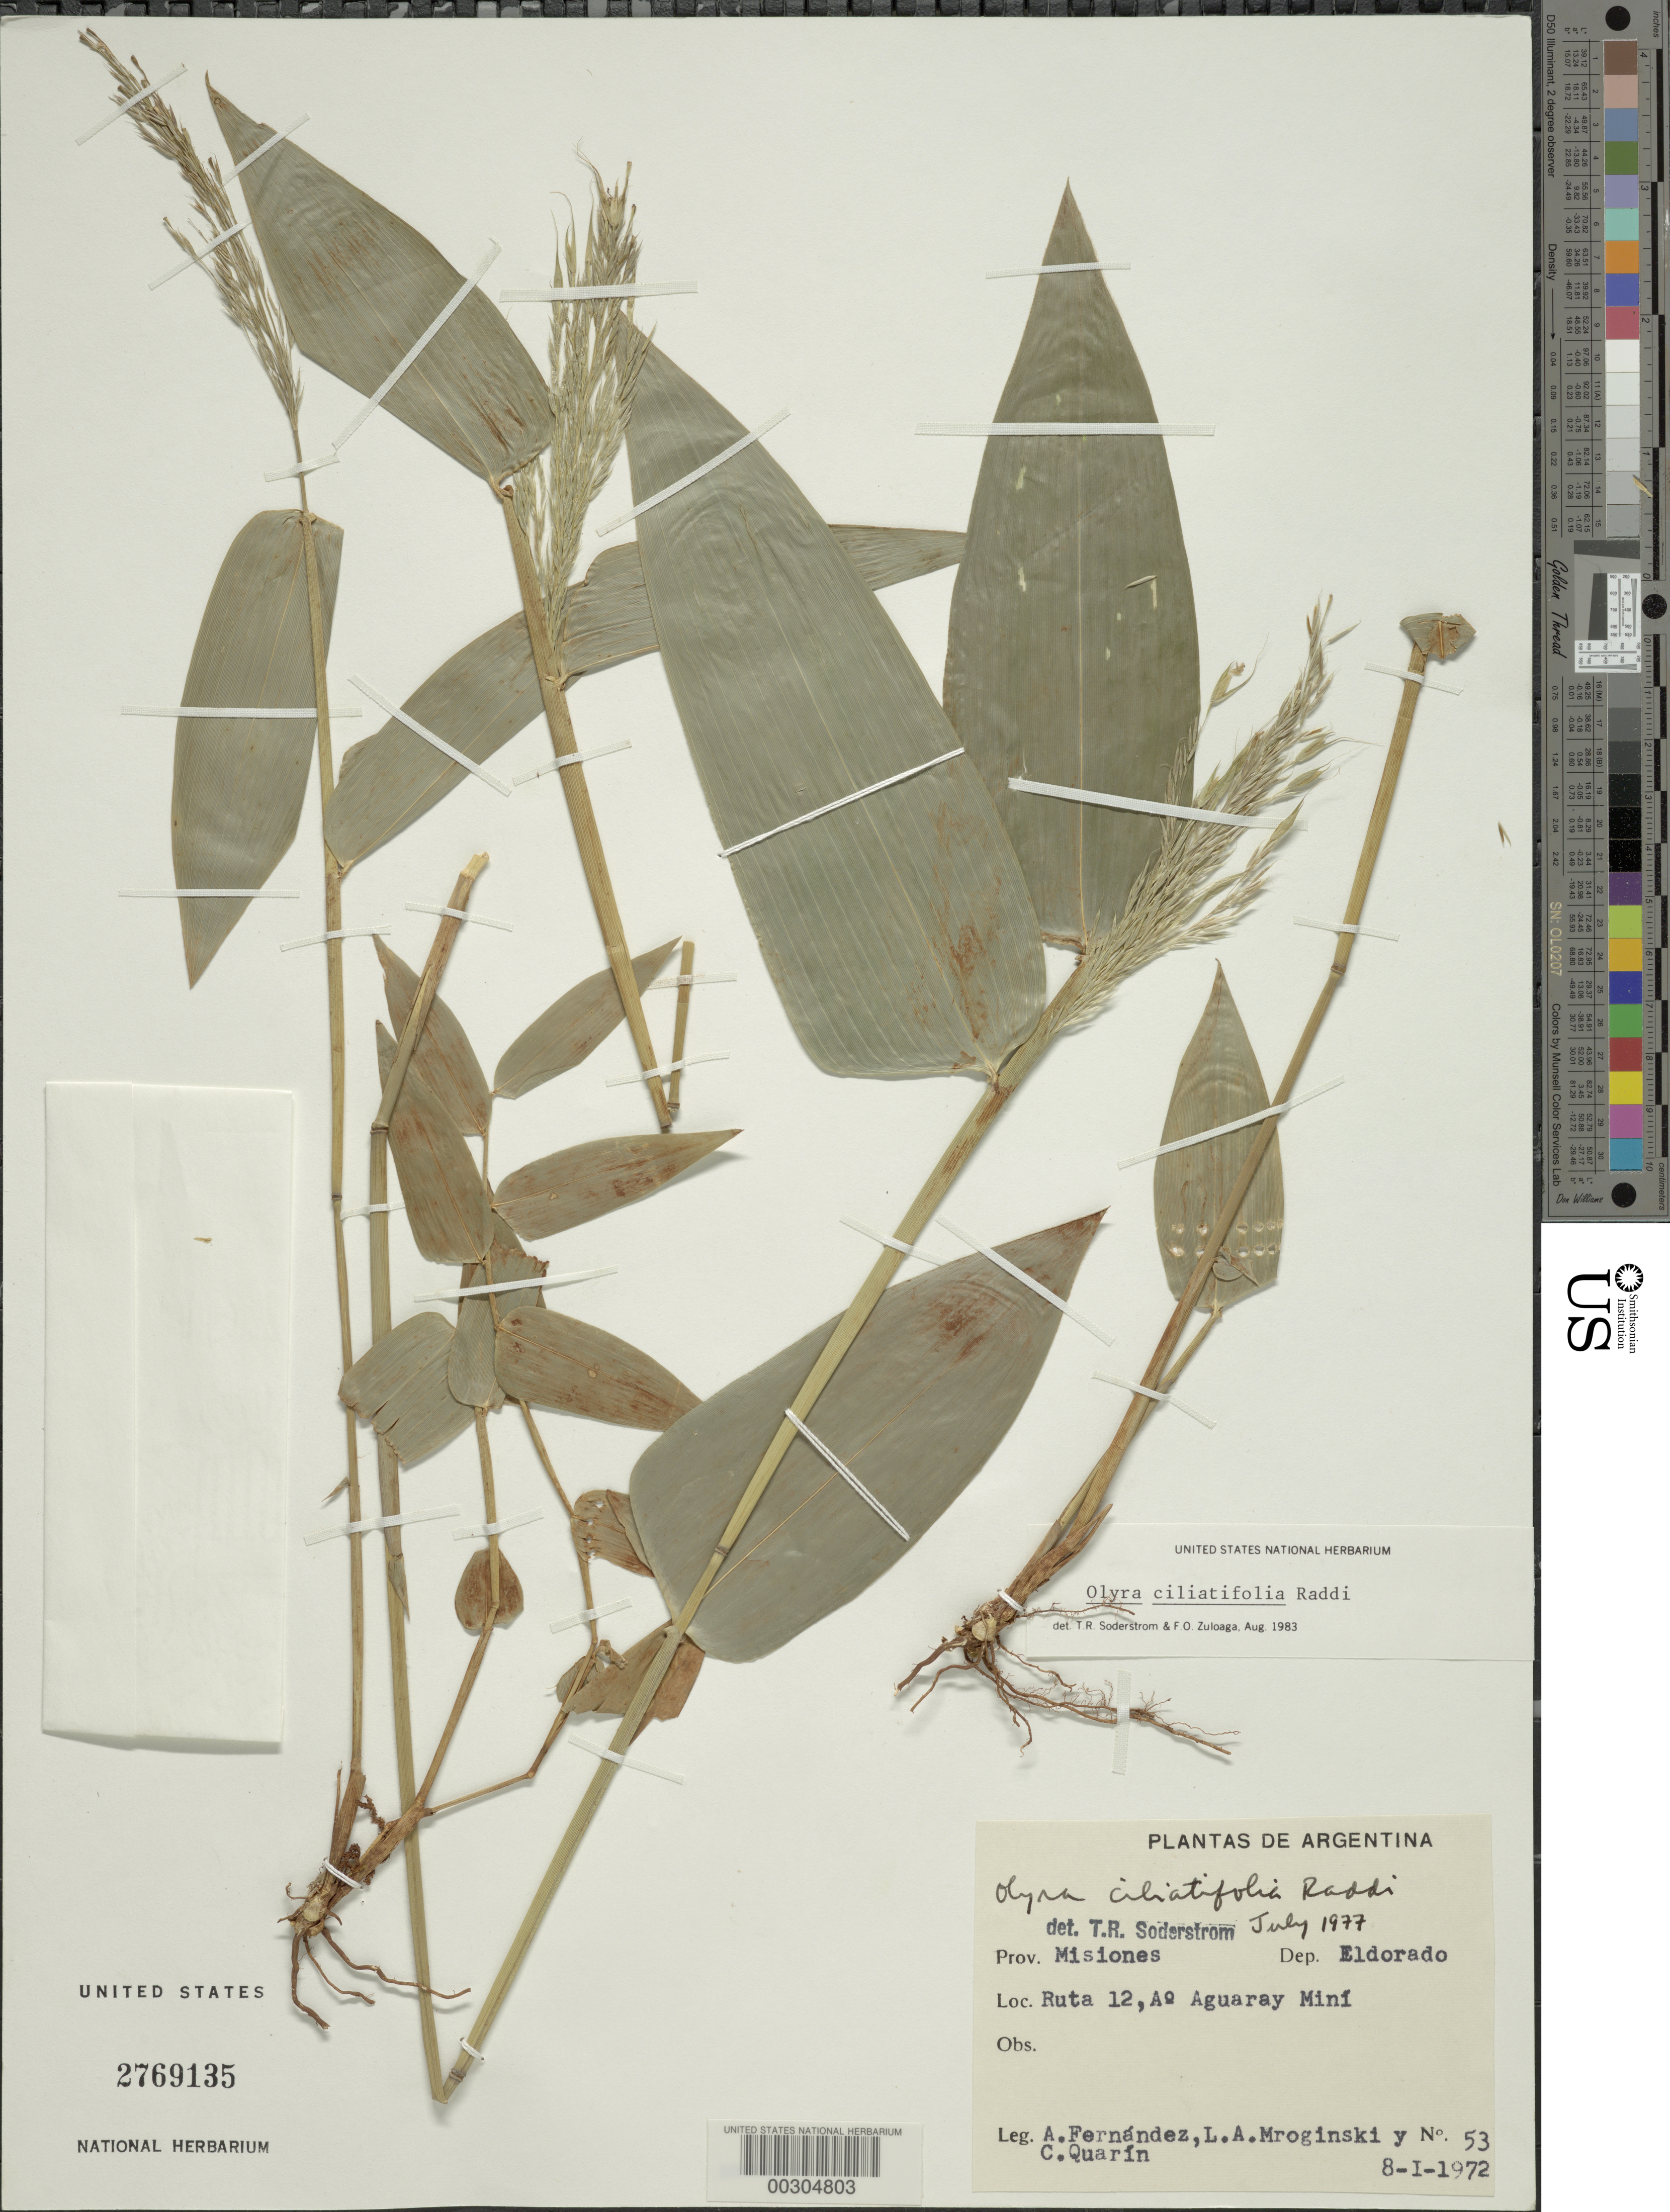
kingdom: Plantae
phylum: Tracheophyta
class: Liliopsida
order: Poales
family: Poaceae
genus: Olyra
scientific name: Olyra ciliatifolia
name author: Raddi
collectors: Á. Fernández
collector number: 53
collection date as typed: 08 Jan 1972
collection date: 1972-01-08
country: Argentina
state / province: Misiones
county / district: Eldorado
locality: Rutalz, ao Aguaray Mini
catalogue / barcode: US 2769135